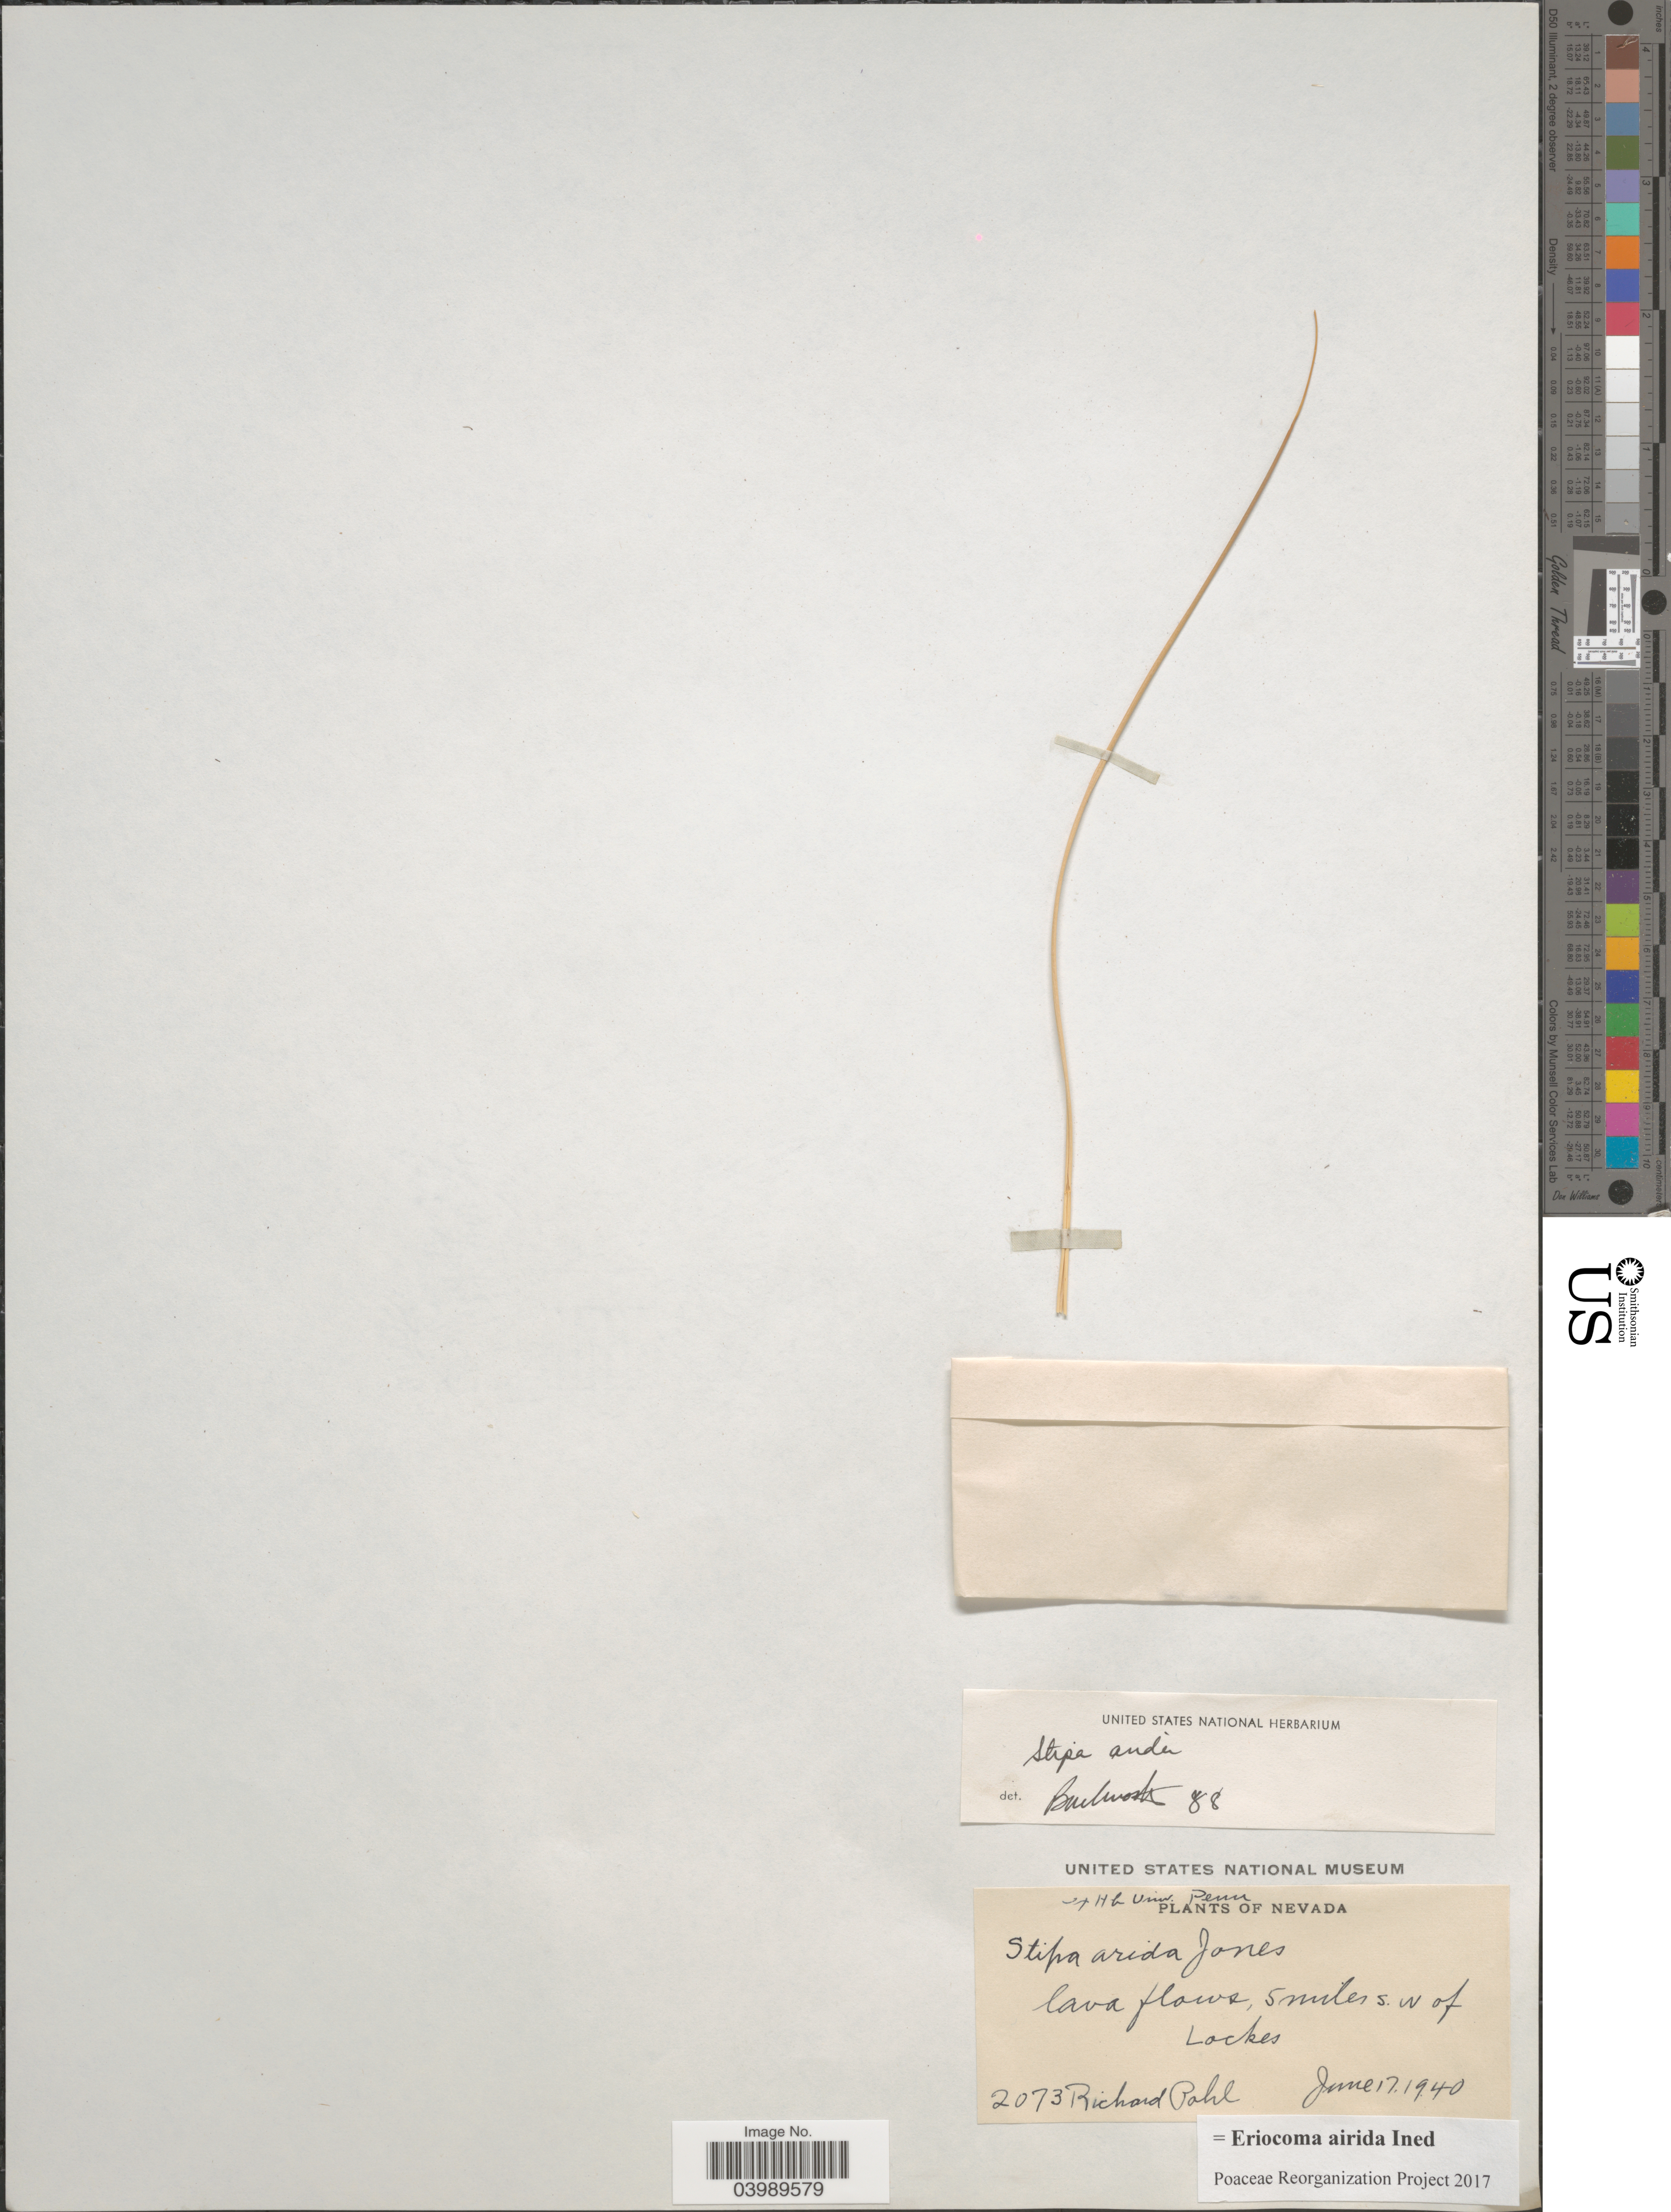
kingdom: Plantae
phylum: Tracheophyta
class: Liliopsida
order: Poales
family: Poaceae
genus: Eriocoma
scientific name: Eriocoma arida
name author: (M.E. Jones) Romasch.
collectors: R. W. Pohl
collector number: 2073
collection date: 1940-06-17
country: United States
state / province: Nevada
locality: Lava flows, 5 miles S.W. of Lockes.